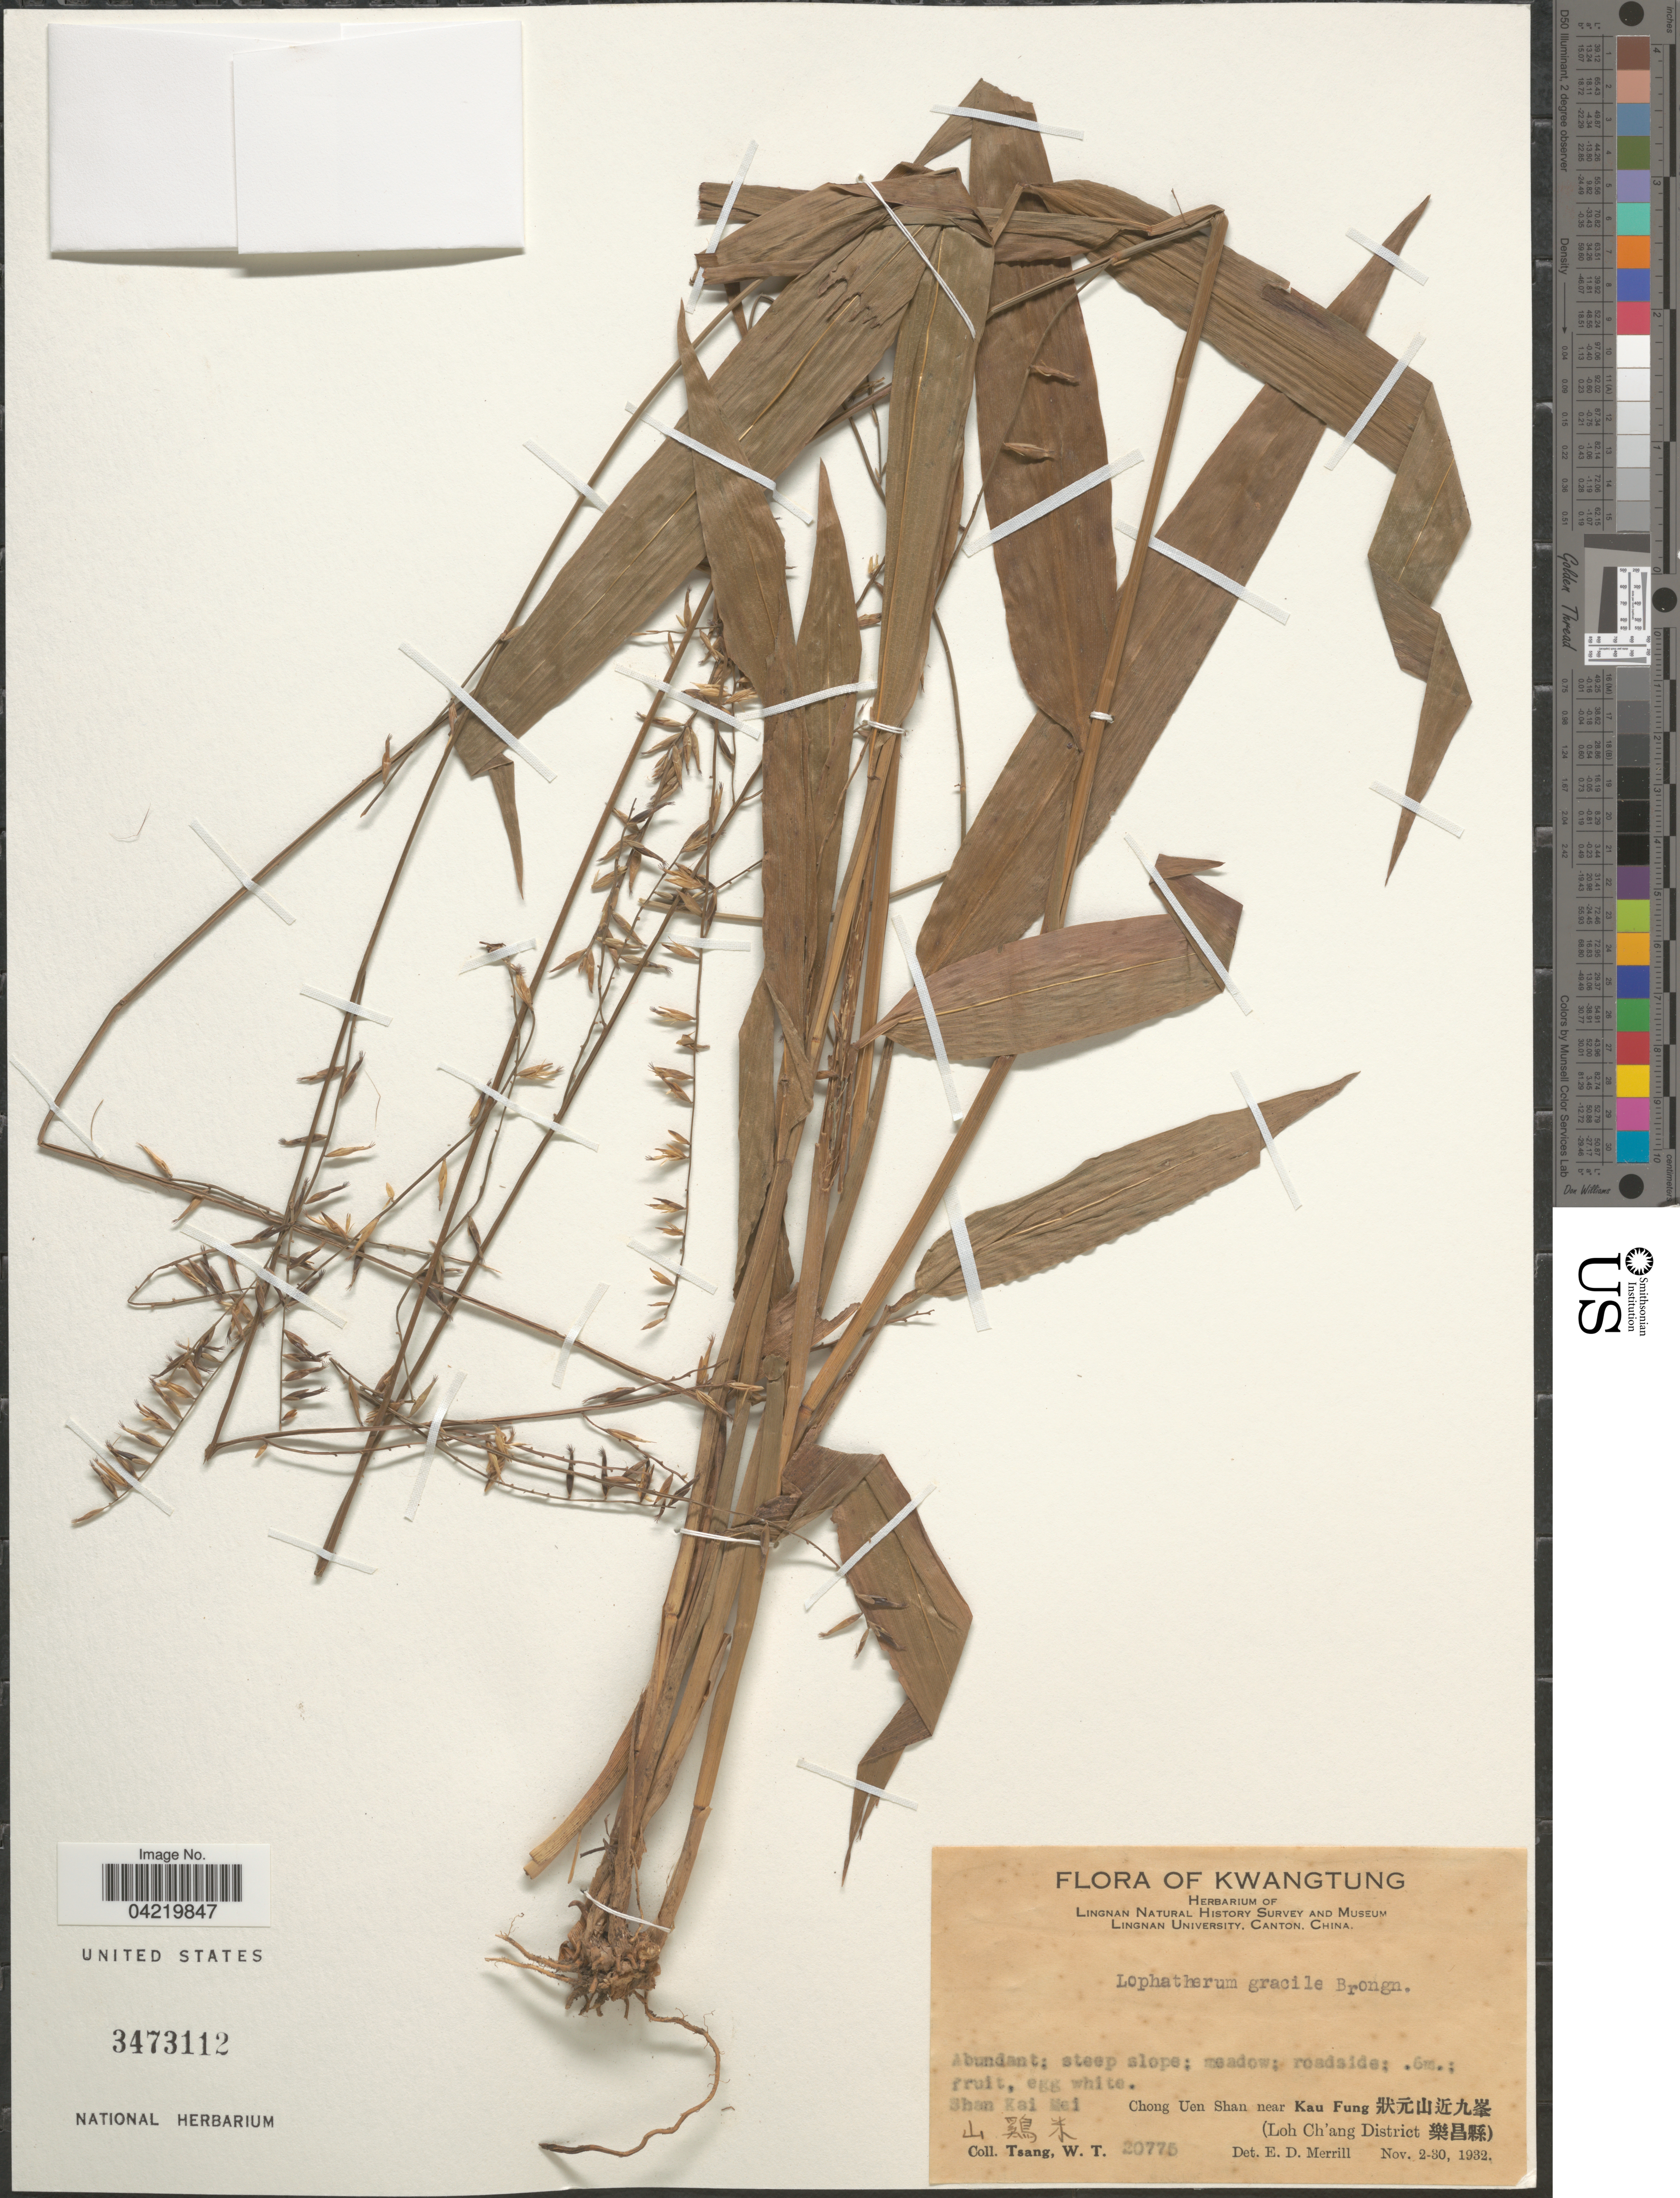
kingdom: Plantae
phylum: Tracheophyta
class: Liliopsida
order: Poales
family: Poaceae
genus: Lophatherum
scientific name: Lophatherum gracile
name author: Brongn.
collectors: W. T. Tsang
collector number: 20776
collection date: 1932-11-02/1932-11-30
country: China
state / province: Guangdong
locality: Kwangtung. Lingnan Natural History Survey and Museum. Shan Kai Mei. Chong Uen Shan near Kau Fung X. (Loh Ch'ang District X).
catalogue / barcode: US 3473112